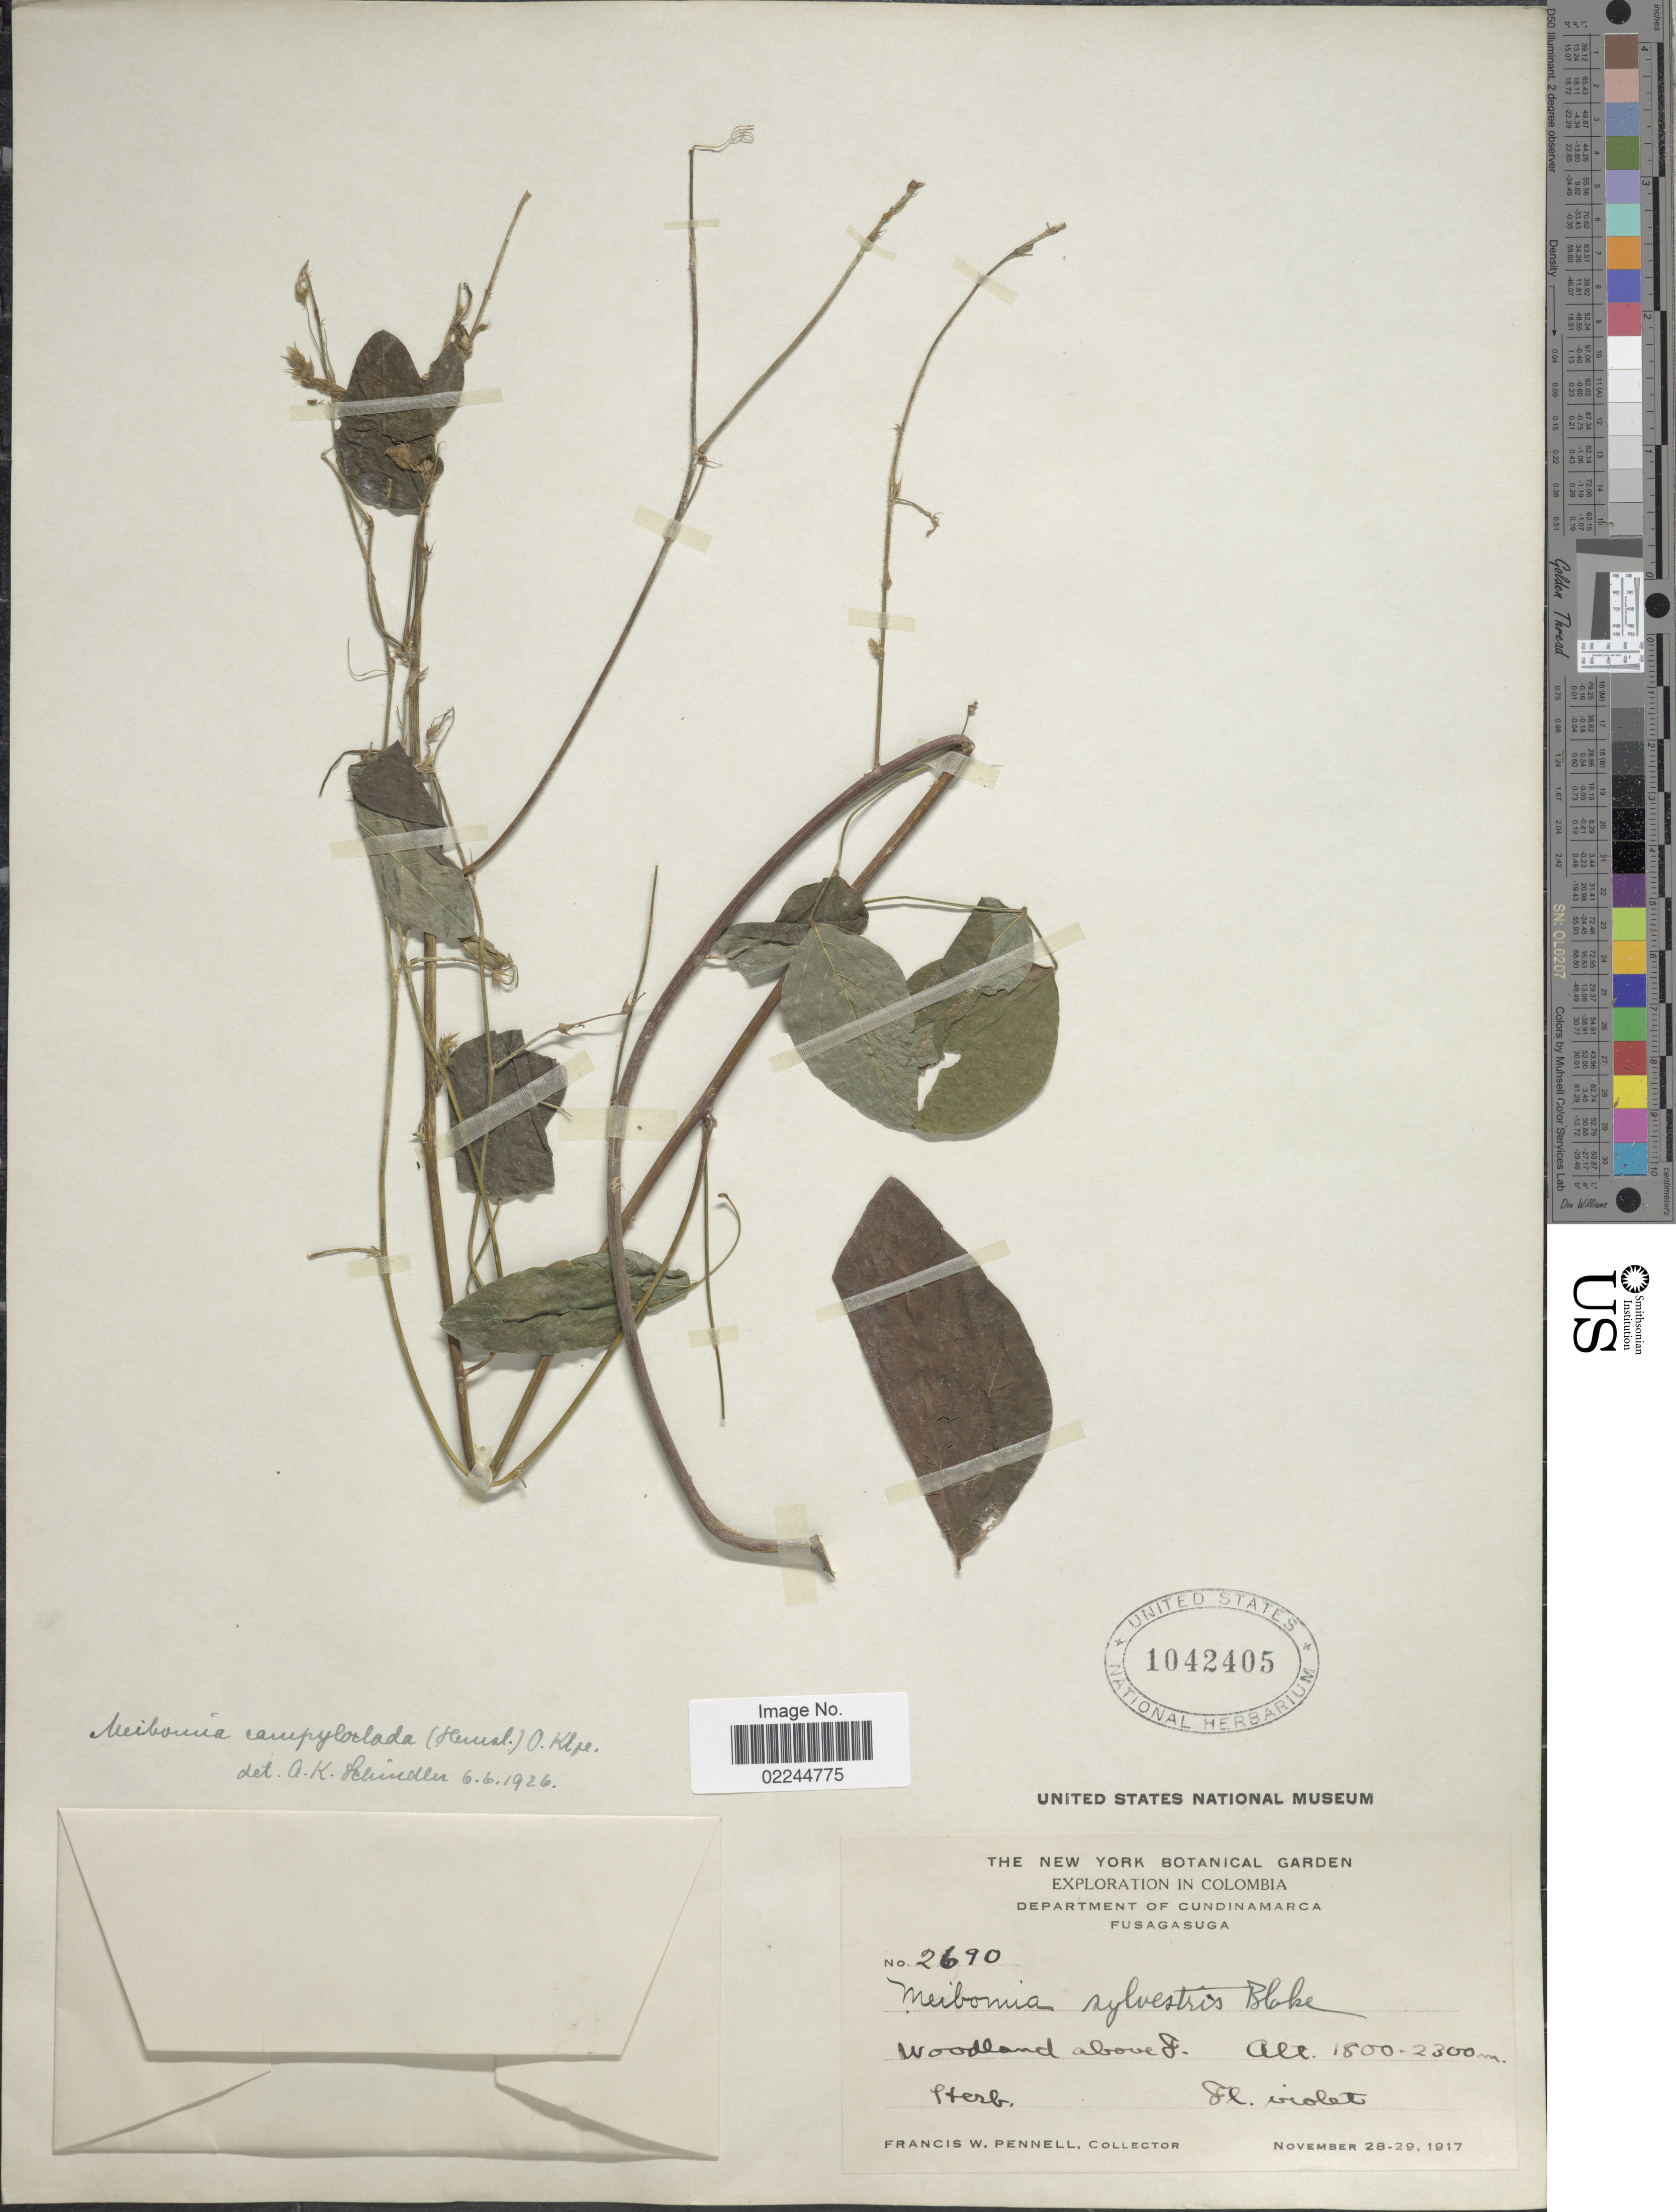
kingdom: Plantae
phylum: Tracheophyta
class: Magnoliopsida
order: Fabales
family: Fabaceae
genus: Desmodium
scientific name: Desmodium campyloclados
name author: Hemsl.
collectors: F. W. Pennell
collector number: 2690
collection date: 1917-11-28/1917-11-29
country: Colombia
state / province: Cundinamarca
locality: Fusagasuga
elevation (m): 1800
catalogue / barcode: US 1042405